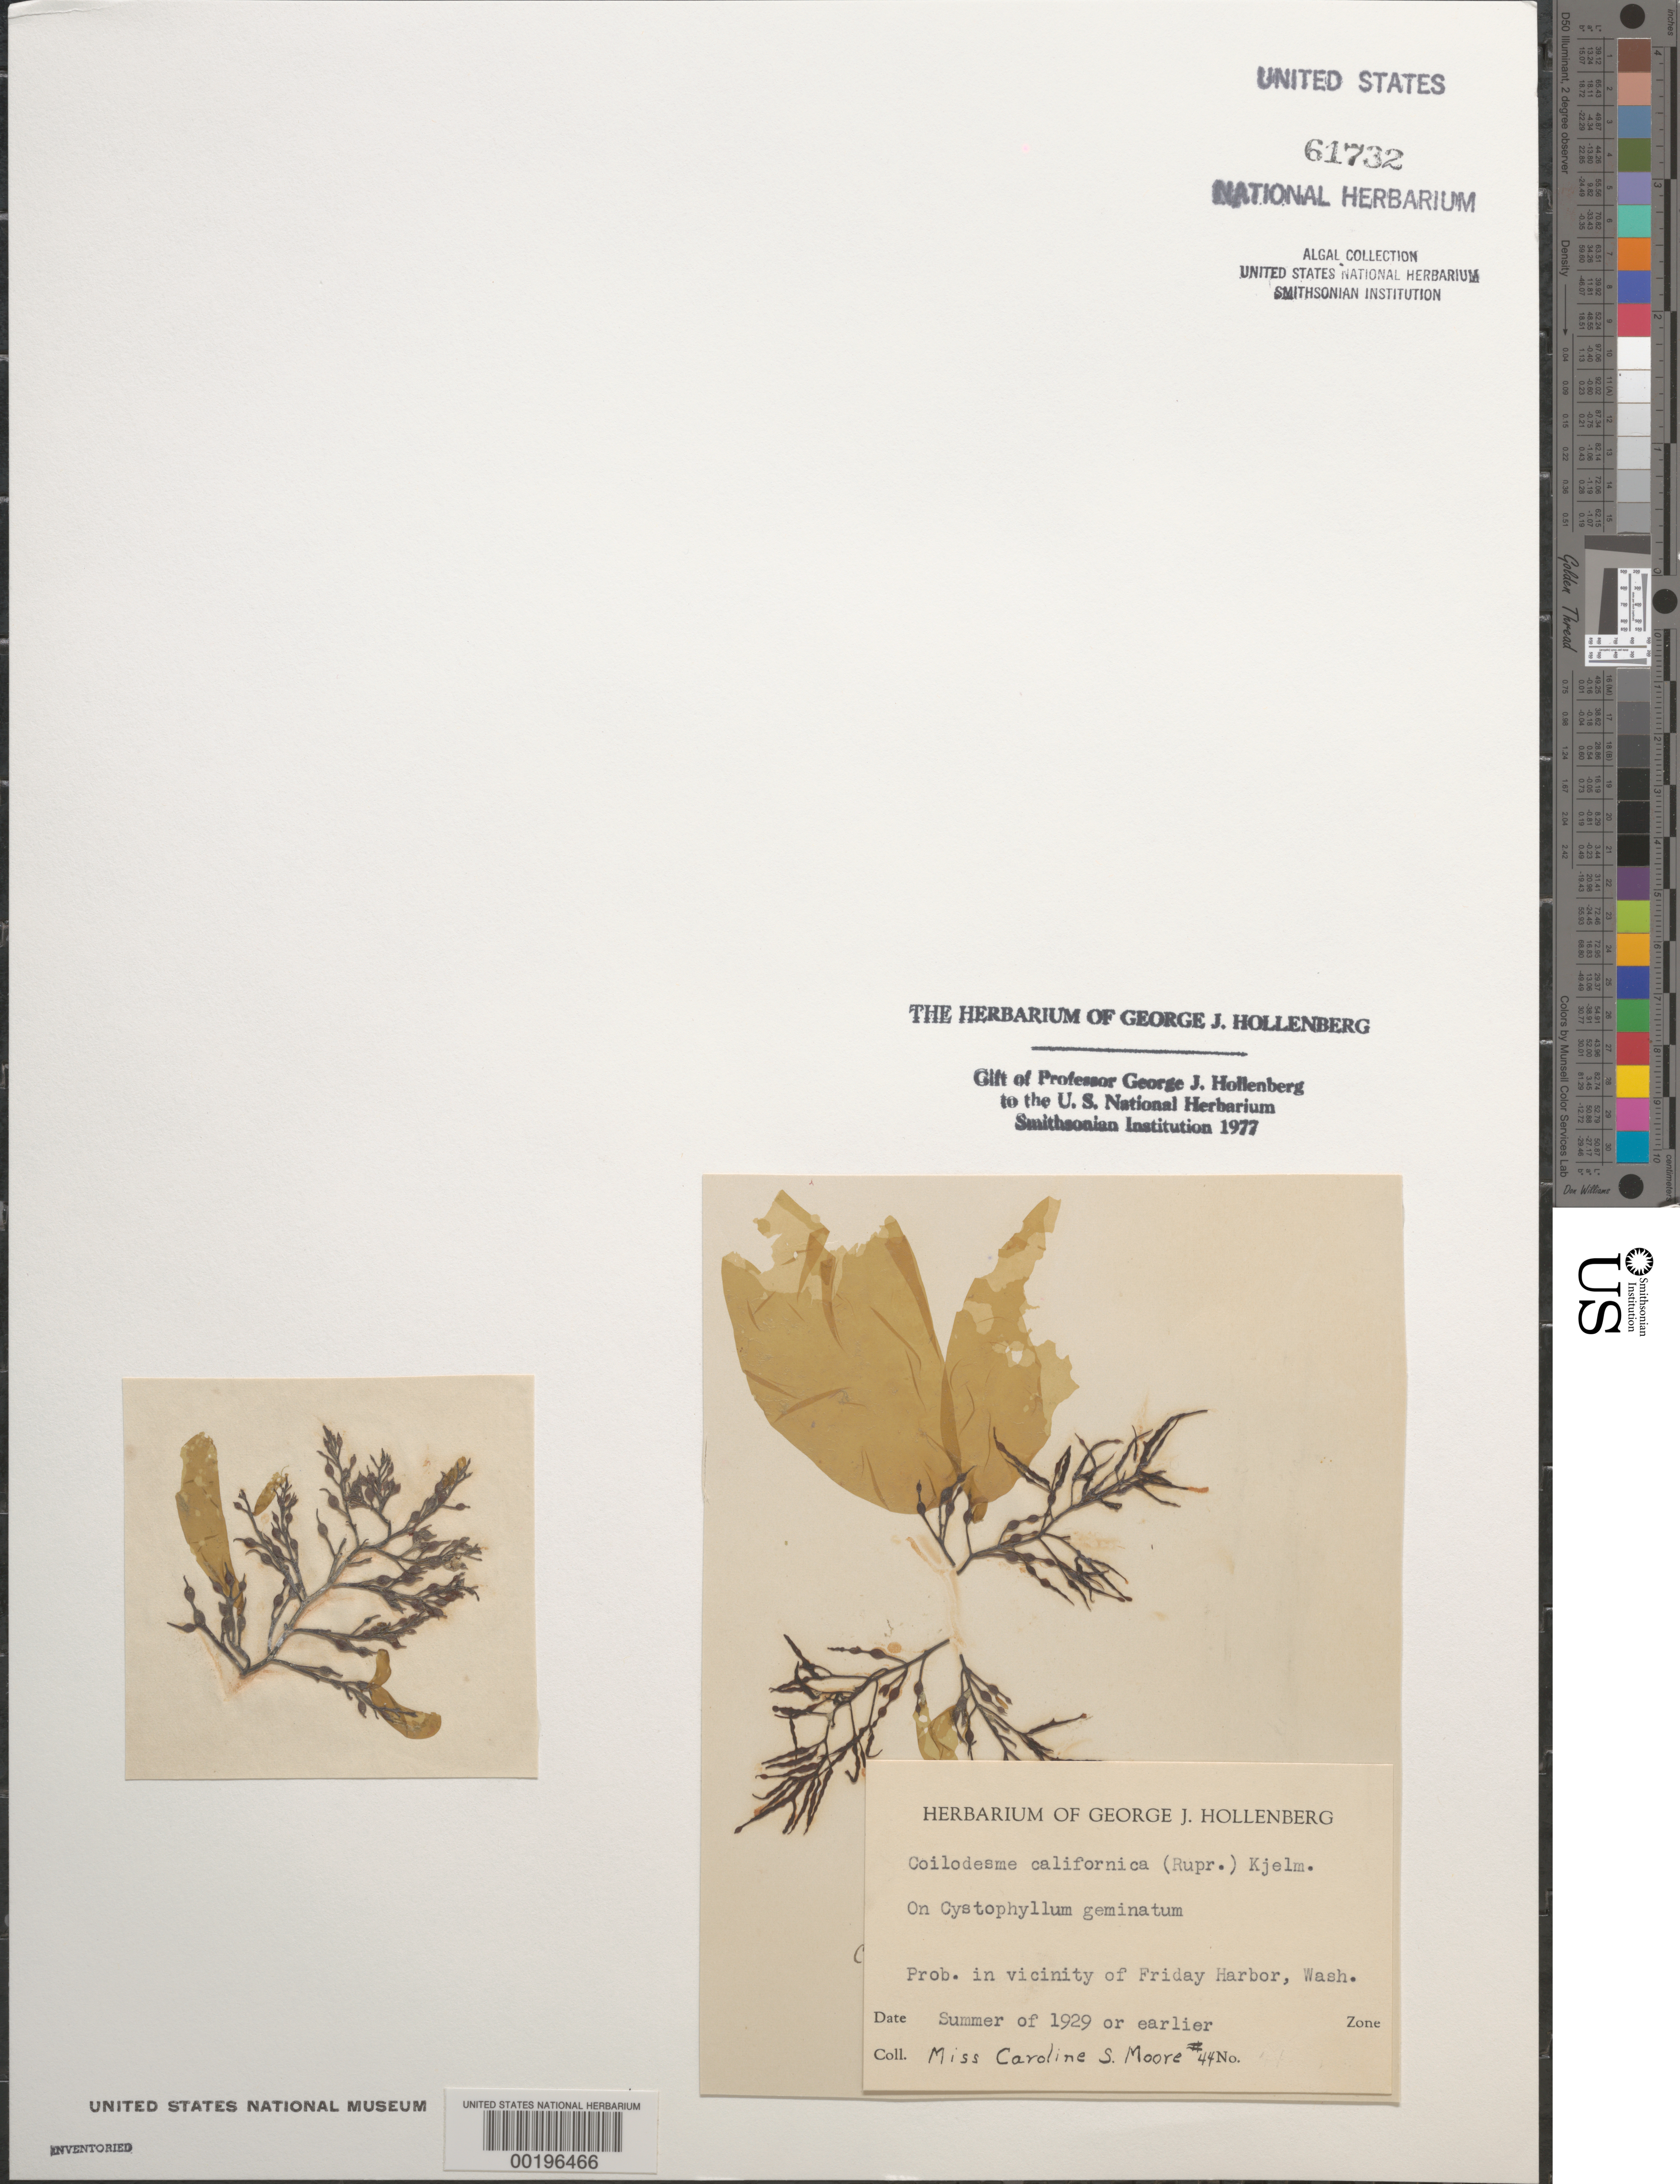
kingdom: Chromista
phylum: Ochrophyta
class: Phaeophyceae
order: Ectocarpales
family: Chordariaceae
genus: Coilodesme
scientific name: Coilodesme californica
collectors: C. Moore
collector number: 44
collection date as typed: Sum 1929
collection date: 1929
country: United States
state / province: Washington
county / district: San Juan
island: San Juan Island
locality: Friday Harbor area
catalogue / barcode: US 61732